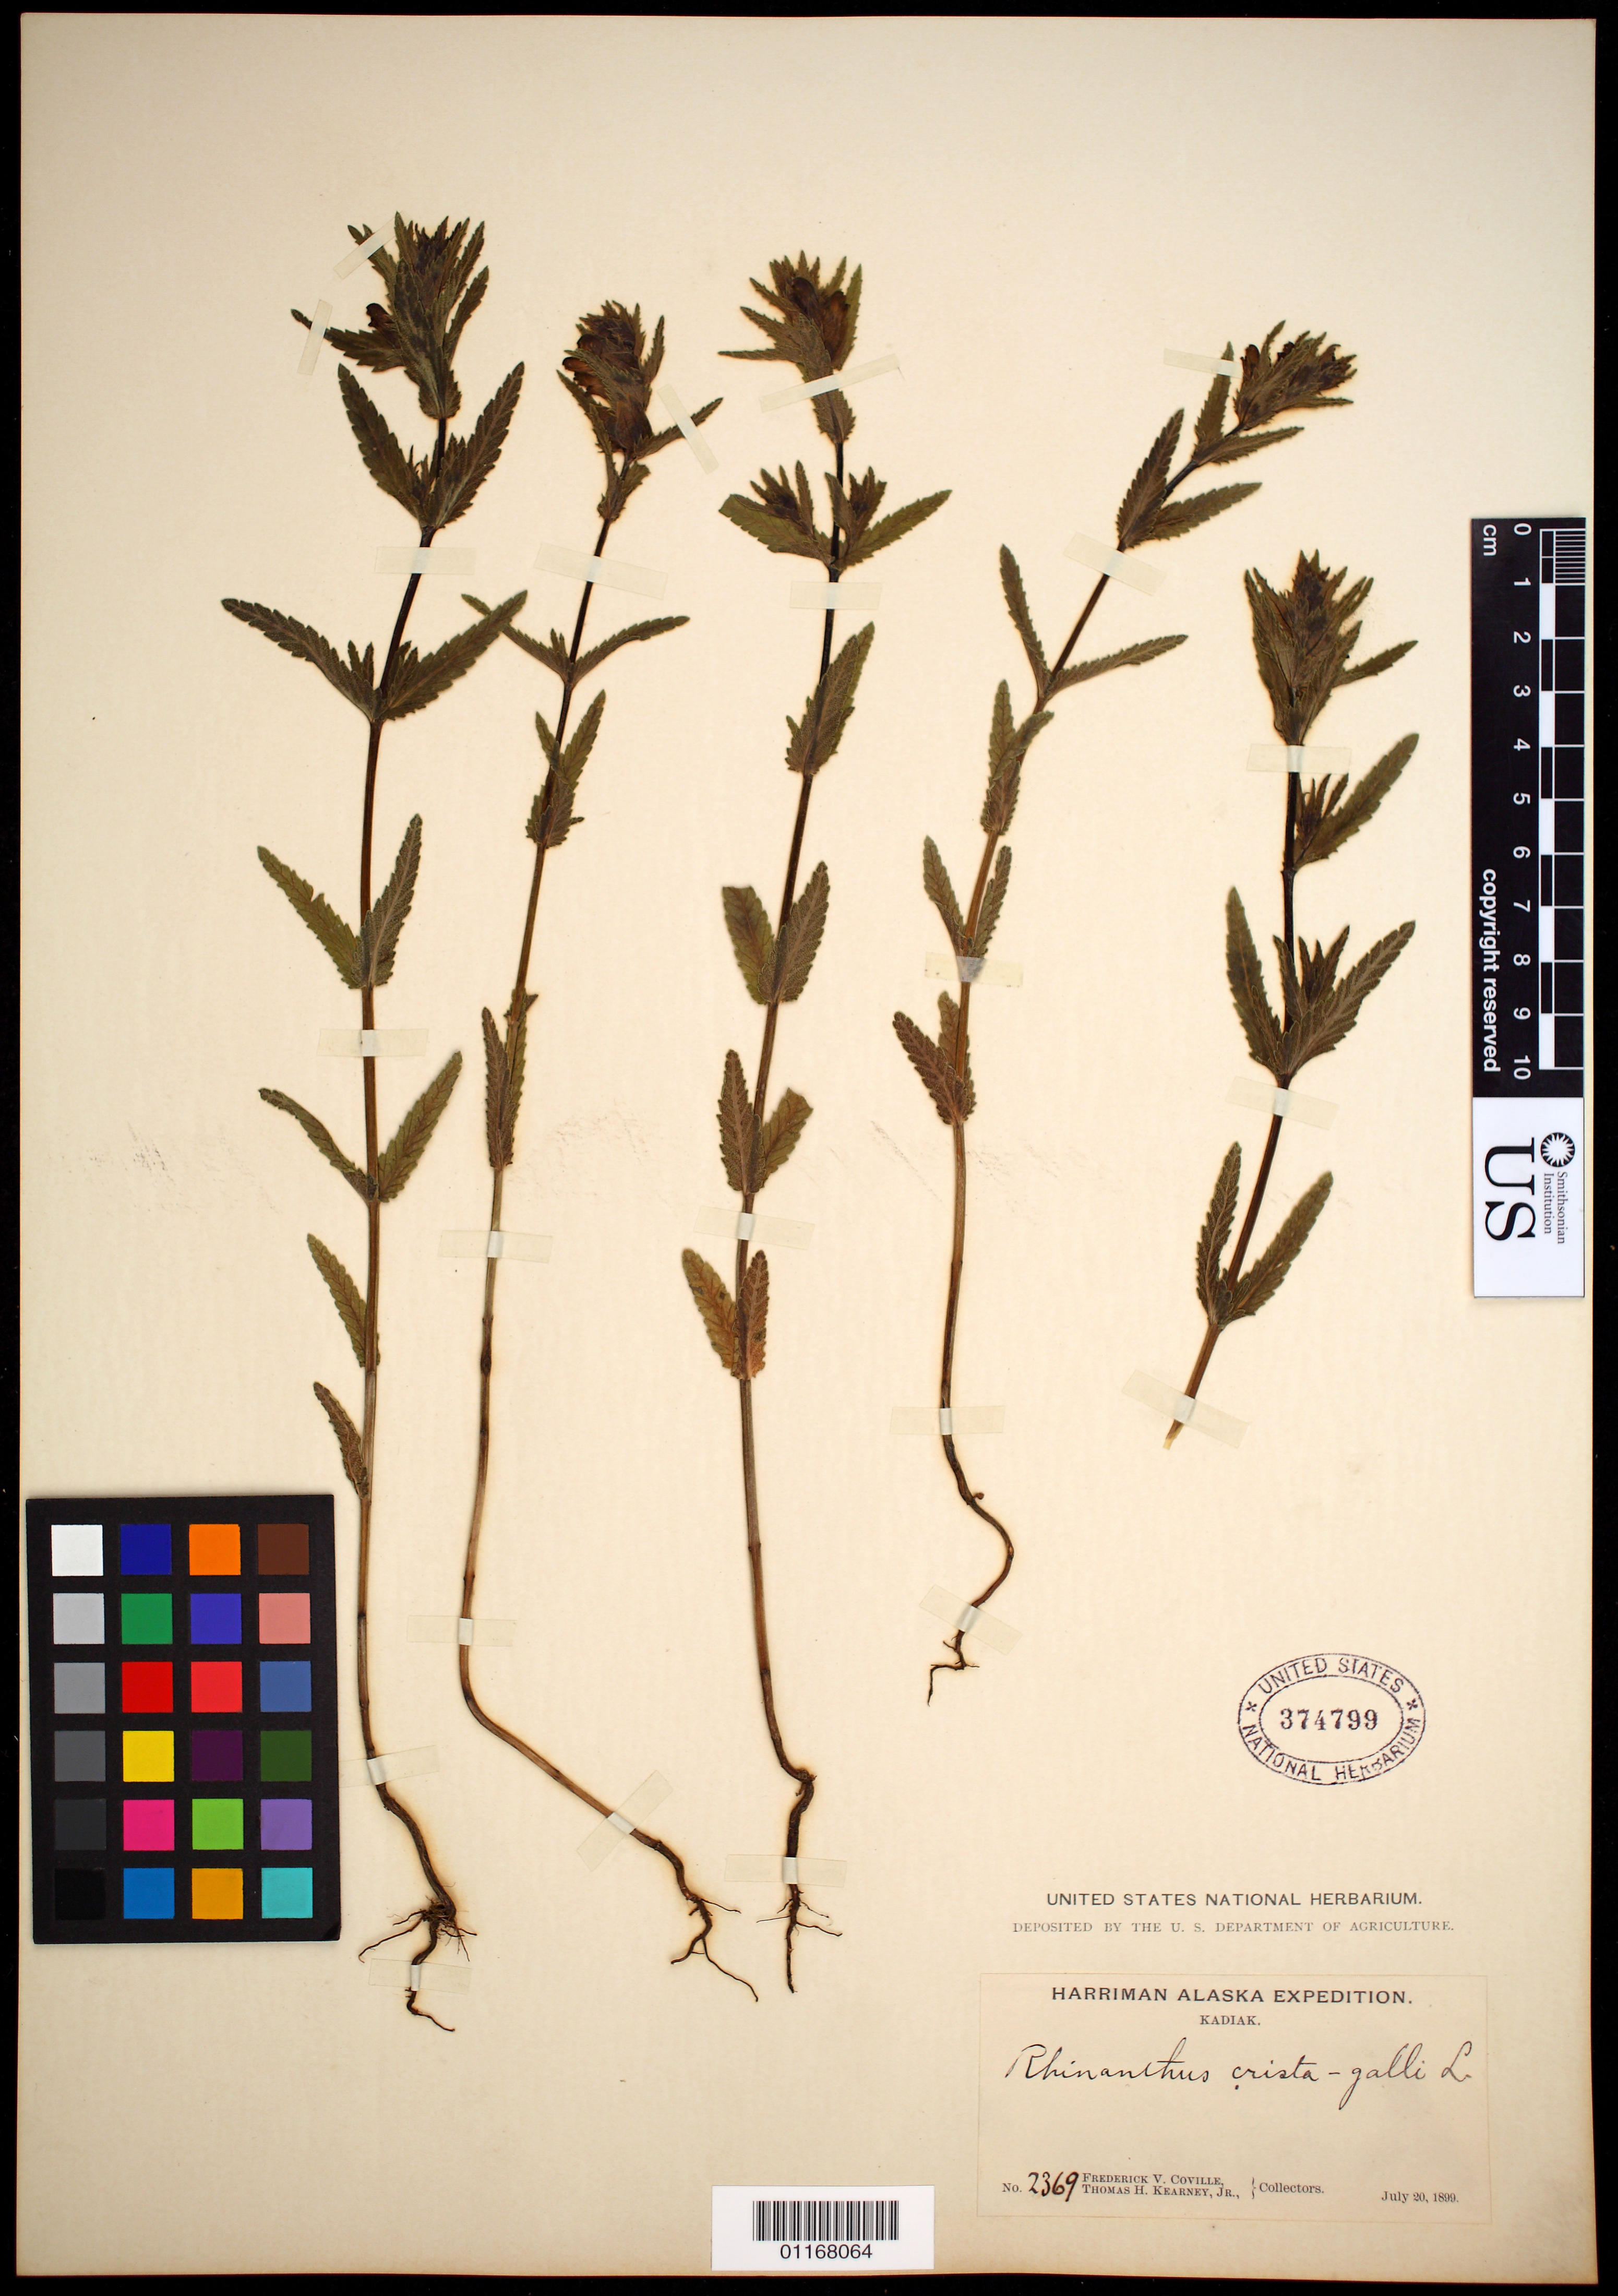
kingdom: Plantae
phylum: Tracheophyta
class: Magnoliopsida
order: Lamiales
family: Orobanchaceae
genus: Rhinanthus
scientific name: Rhinanthus crista-galli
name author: L.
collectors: F. V. Coville & T. H. Kearney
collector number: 2369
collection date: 1899-07-20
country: United States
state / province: Alaska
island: Kodiak Island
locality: Kodiak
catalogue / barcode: US 374799